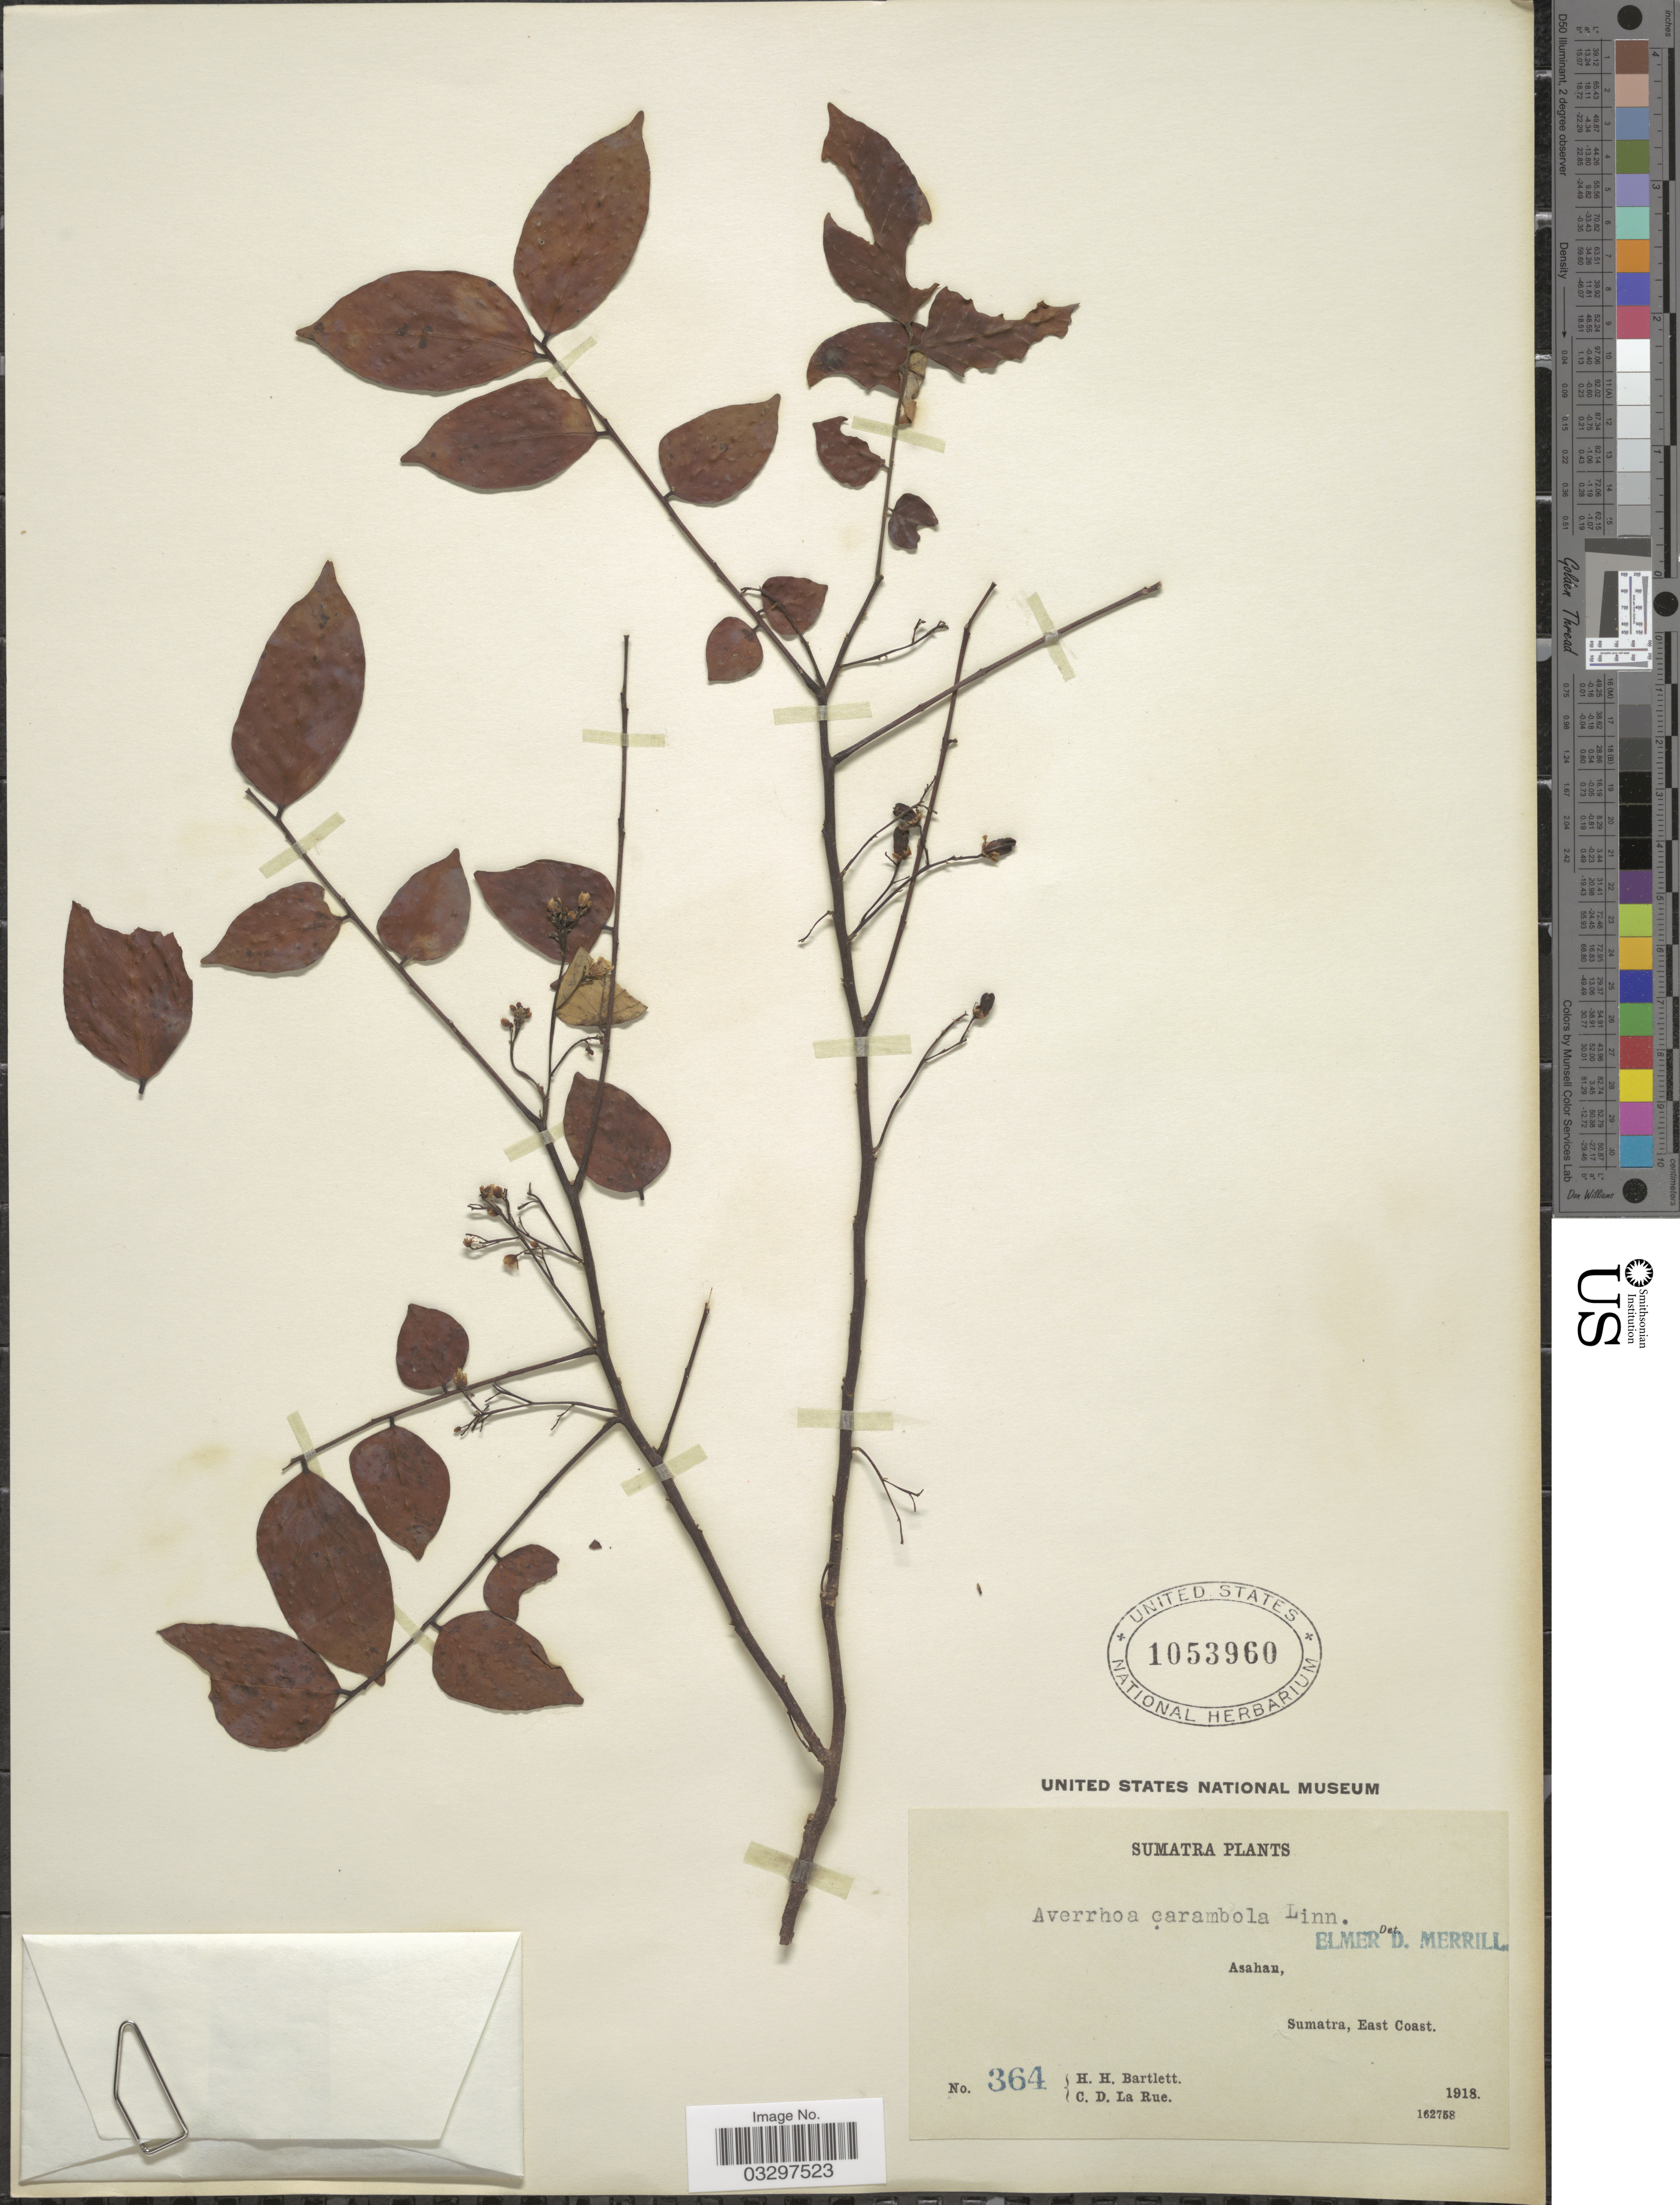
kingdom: Plantae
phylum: Tracheophyta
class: Magnoliopsida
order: Oxalidales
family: Oxalidaceae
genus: Averrhoa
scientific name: Averrhoa carambola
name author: L.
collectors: H. H. Bartlett & C. La Rue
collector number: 364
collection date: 1918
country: Indonesia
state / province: Sumatra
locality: Asahan, East Coast.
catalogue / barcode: US 1053960